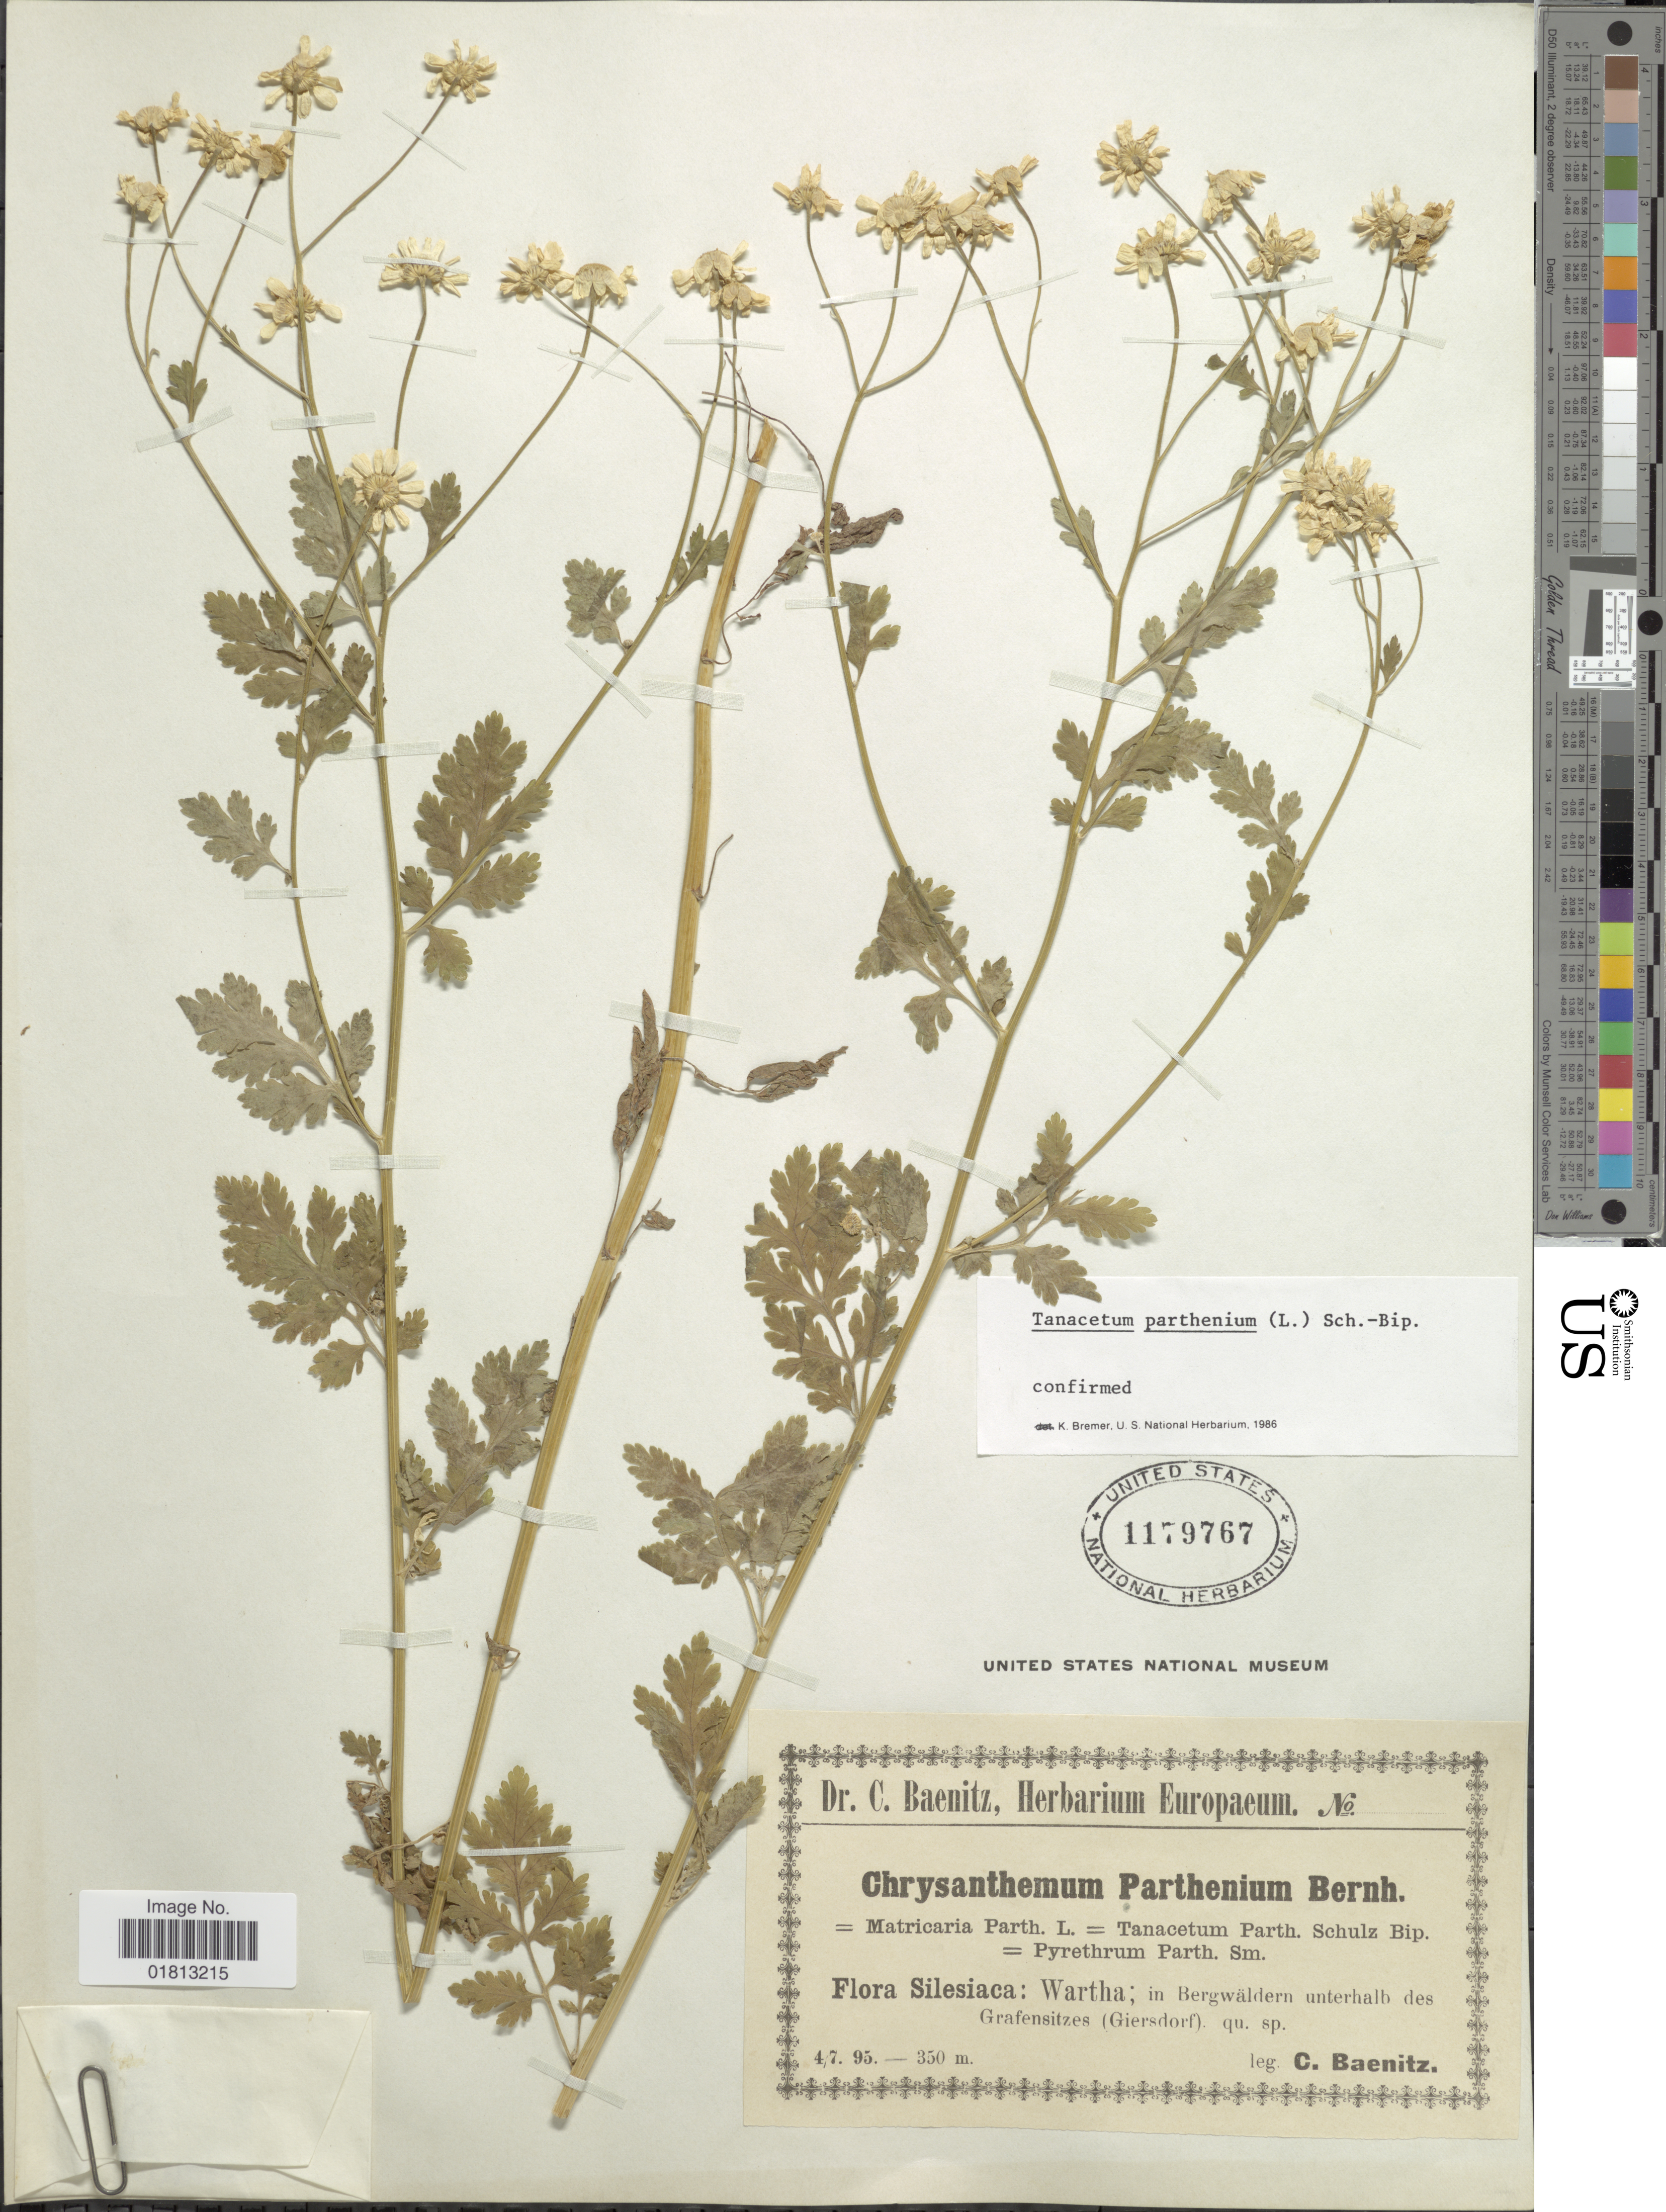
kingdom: Plantae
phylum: Tracheophyta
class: Magnoliopsida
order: Asterales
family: Asteraceae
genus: Tanacetum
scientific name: Tanacetum parthenium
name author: (L.) Sch. Bip.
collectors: C. G. Baenitz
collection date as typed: Transcribed d/m/y: 4/7/95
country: Germany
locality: Silesiaca: Wartha; in Bergwaldern unterhalb des Grafensitzes (Giersdorf)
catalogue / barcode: US 1179767